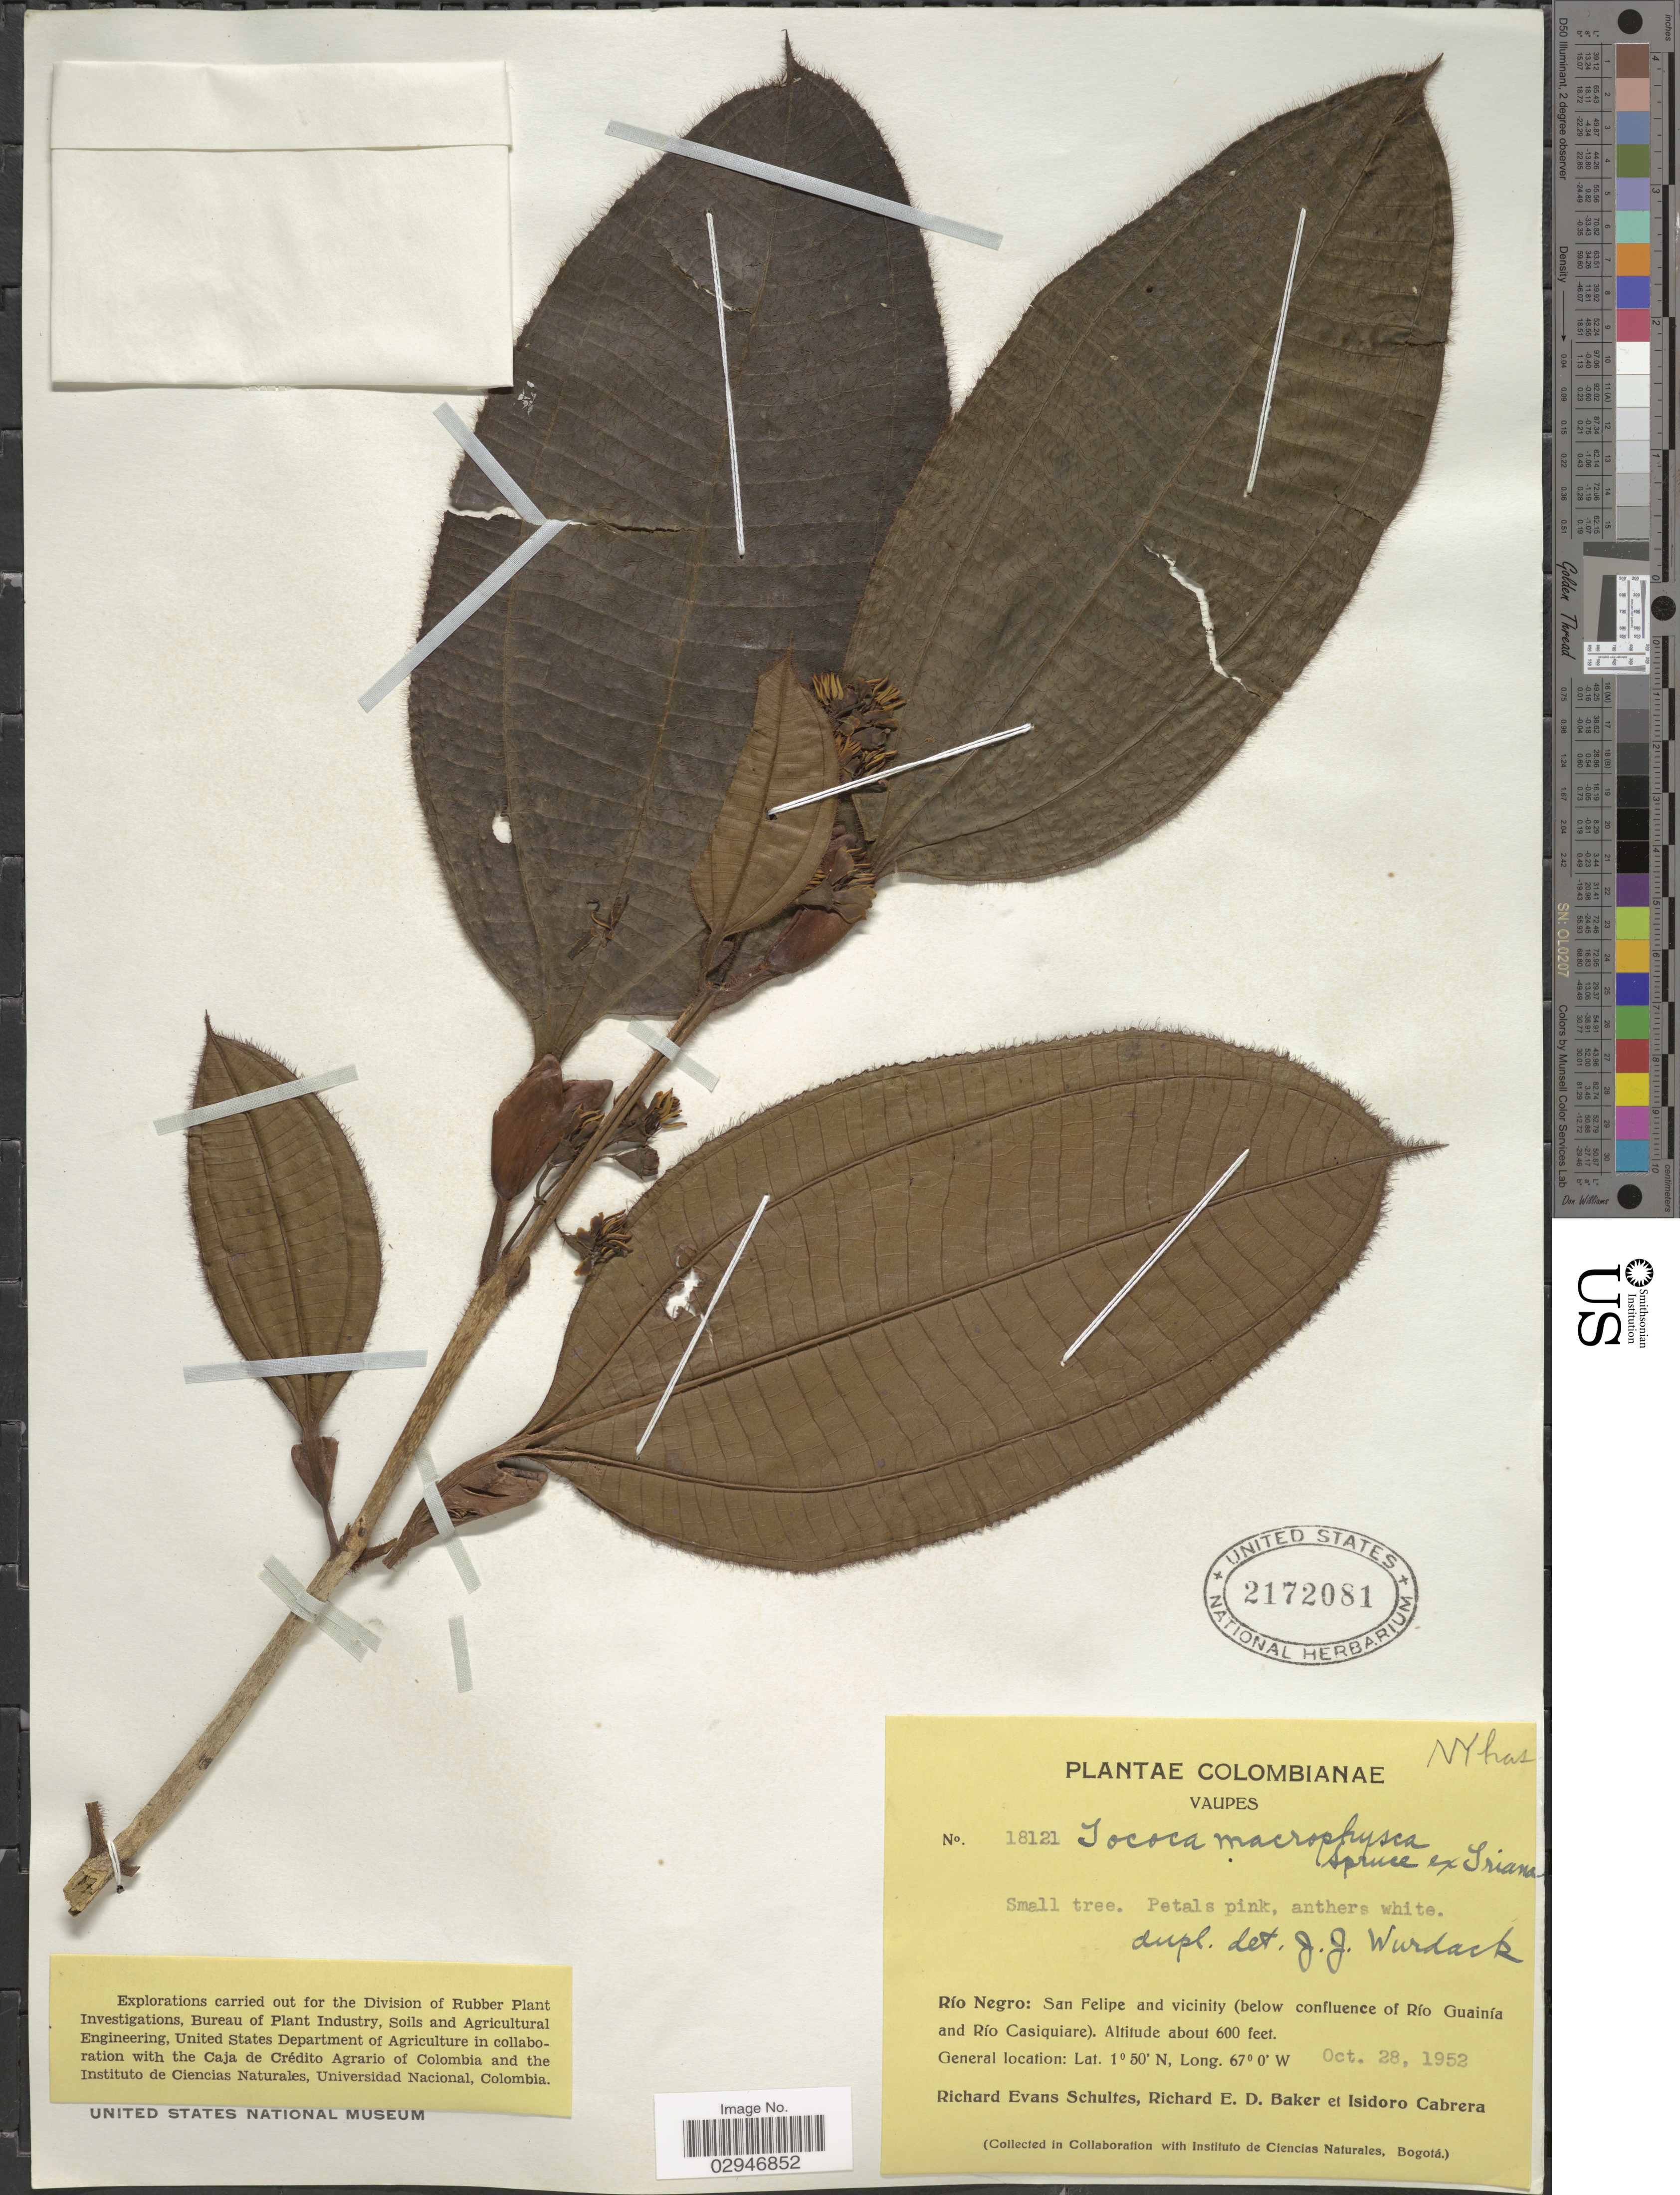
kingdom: Plantae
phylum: Tracheophyta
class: Magnoliopsida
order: Myrtales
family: Melastomataceae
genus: Tococa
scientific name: Tococa macrophysca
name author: Spruce ex Triana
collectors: R. E. Schultes, R. E. D. Baker & I. Cabrera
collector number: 18121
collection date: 1952-10-28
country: Colombia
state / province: Vaupés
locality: Vaupes. Río Negro: San Felipe and vicinity (below confluence of Río Guainía and Río Casiquiare).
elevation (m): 183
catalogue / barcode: US 2172081